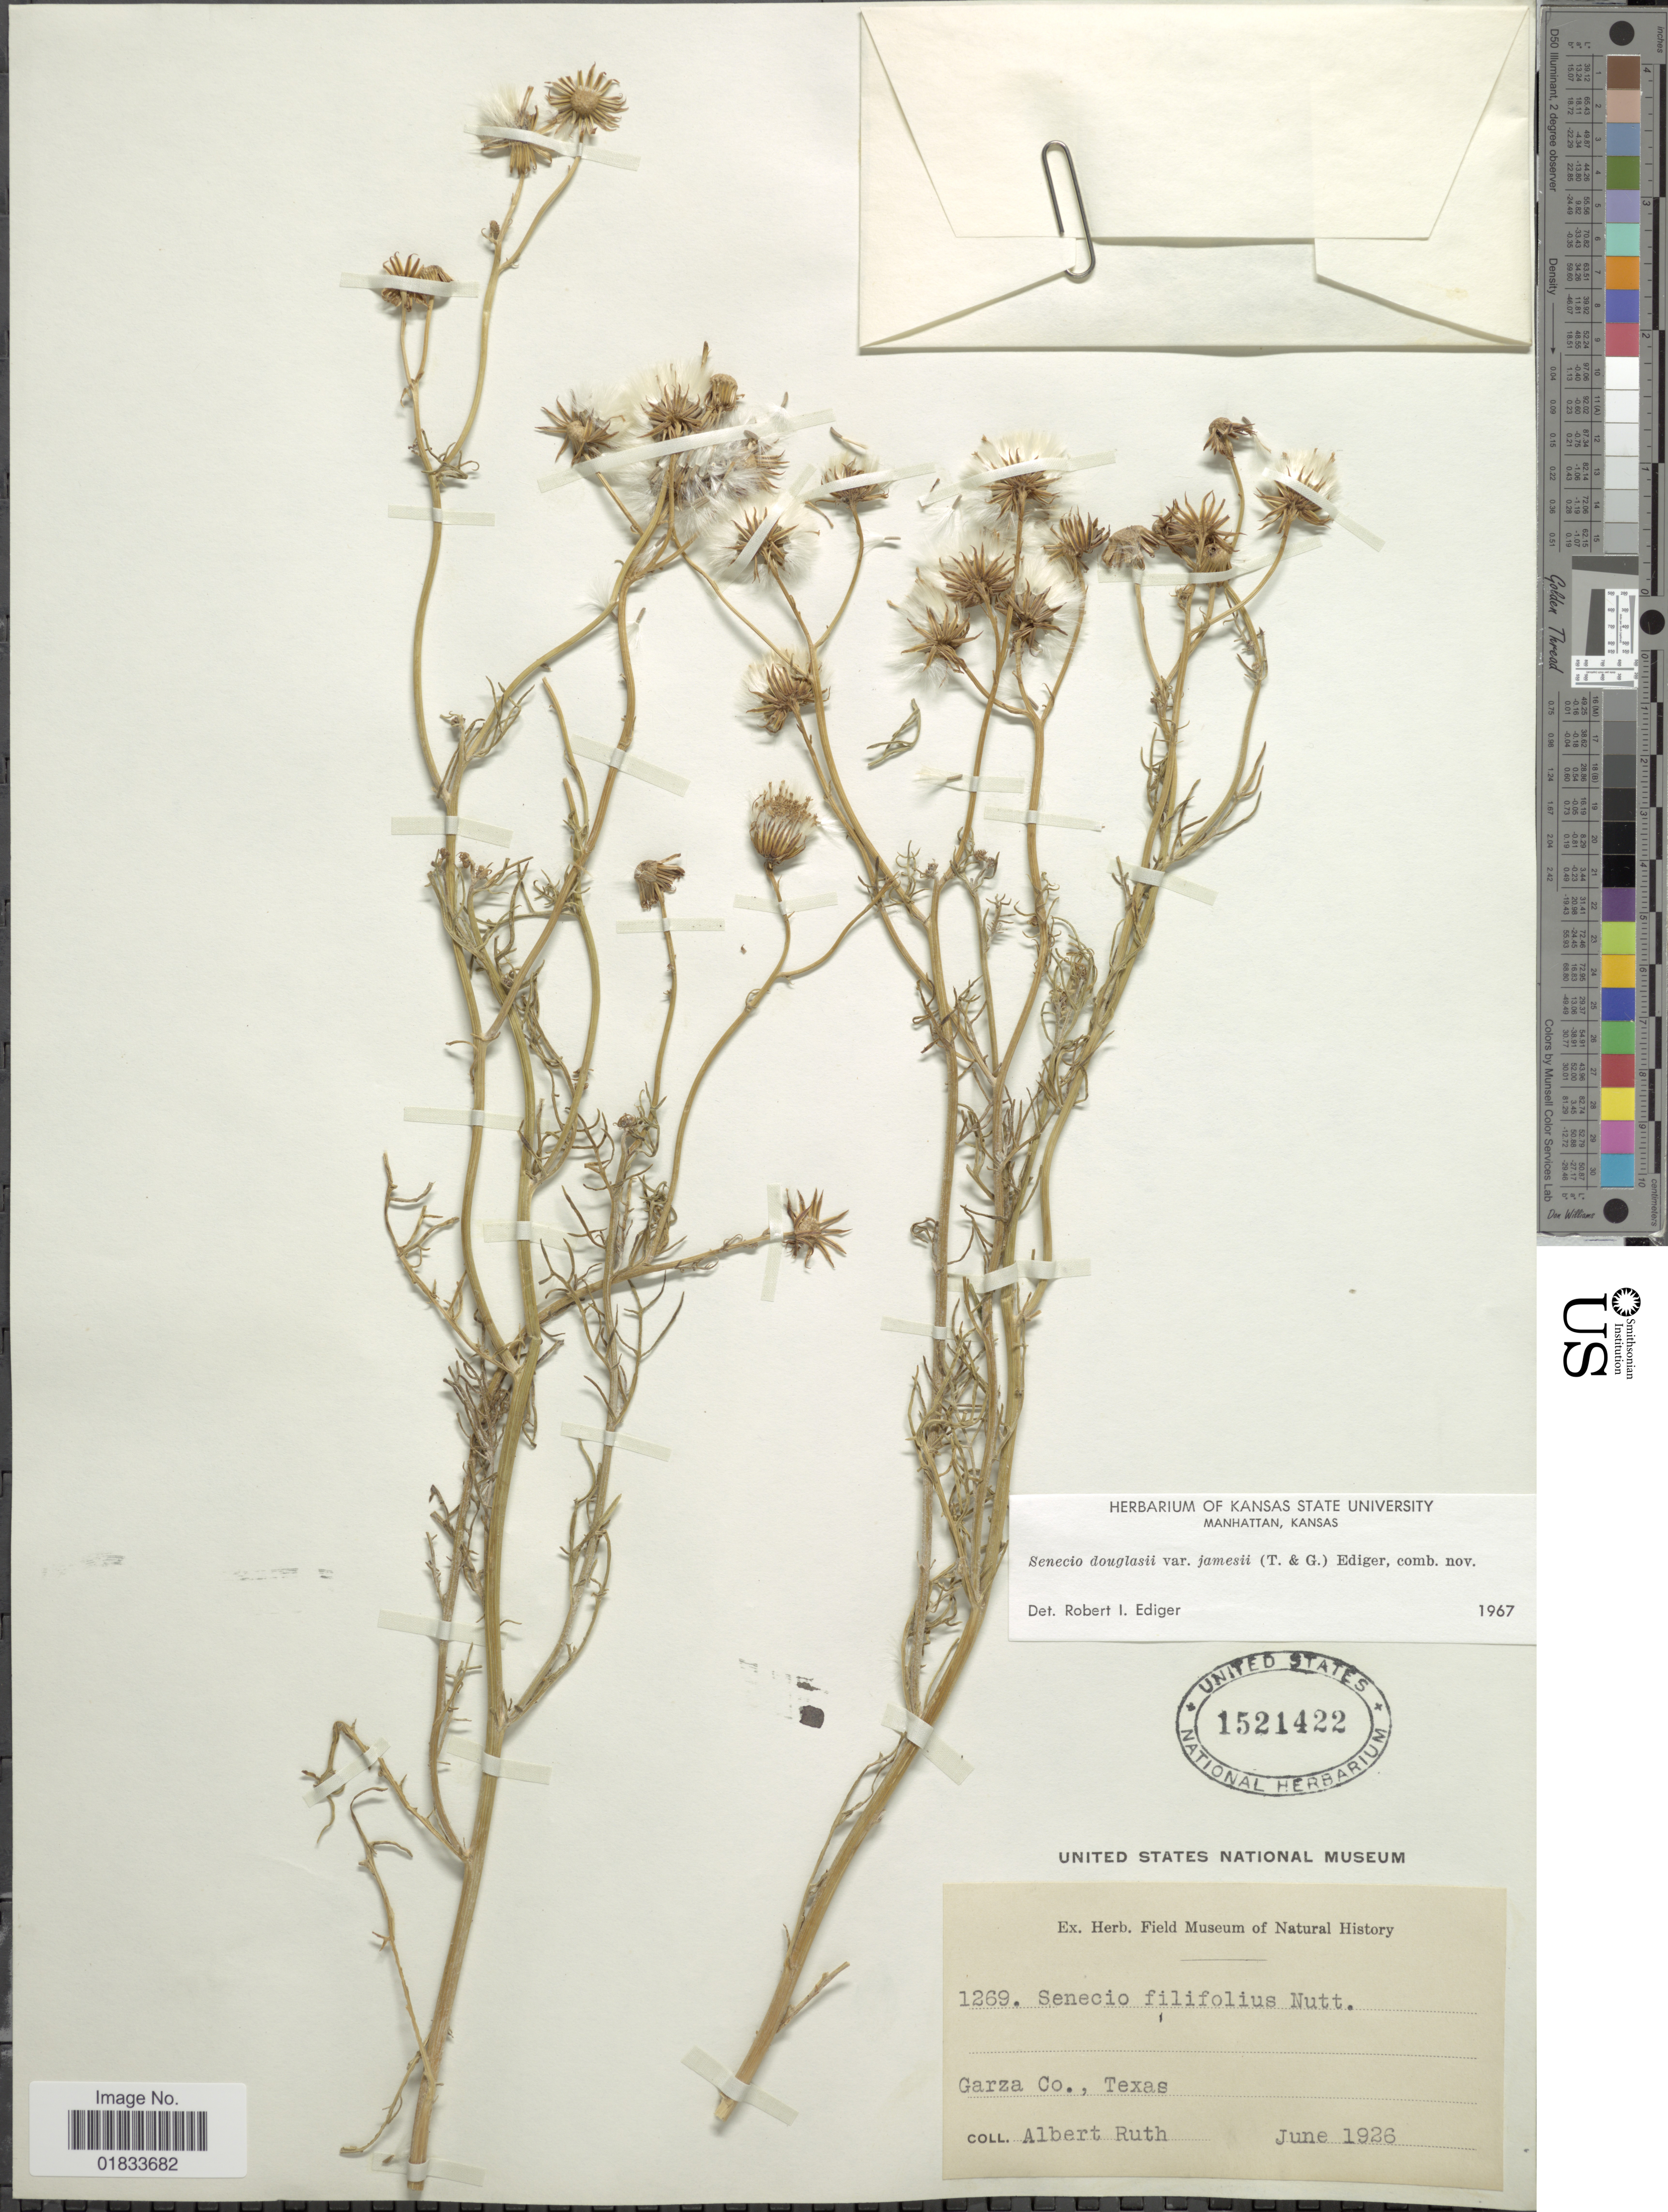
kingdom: Plantae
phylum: Tracheophyta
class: Magnoliopsida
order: Asterales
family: Asteraceae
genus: Senecio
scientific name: Senecio flaccidus var. flaccidus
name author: Less.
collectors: A. Ruth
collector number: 1269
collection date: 1926-06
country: United States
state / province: Texas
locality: Garza Co.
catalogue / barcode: US 1521422